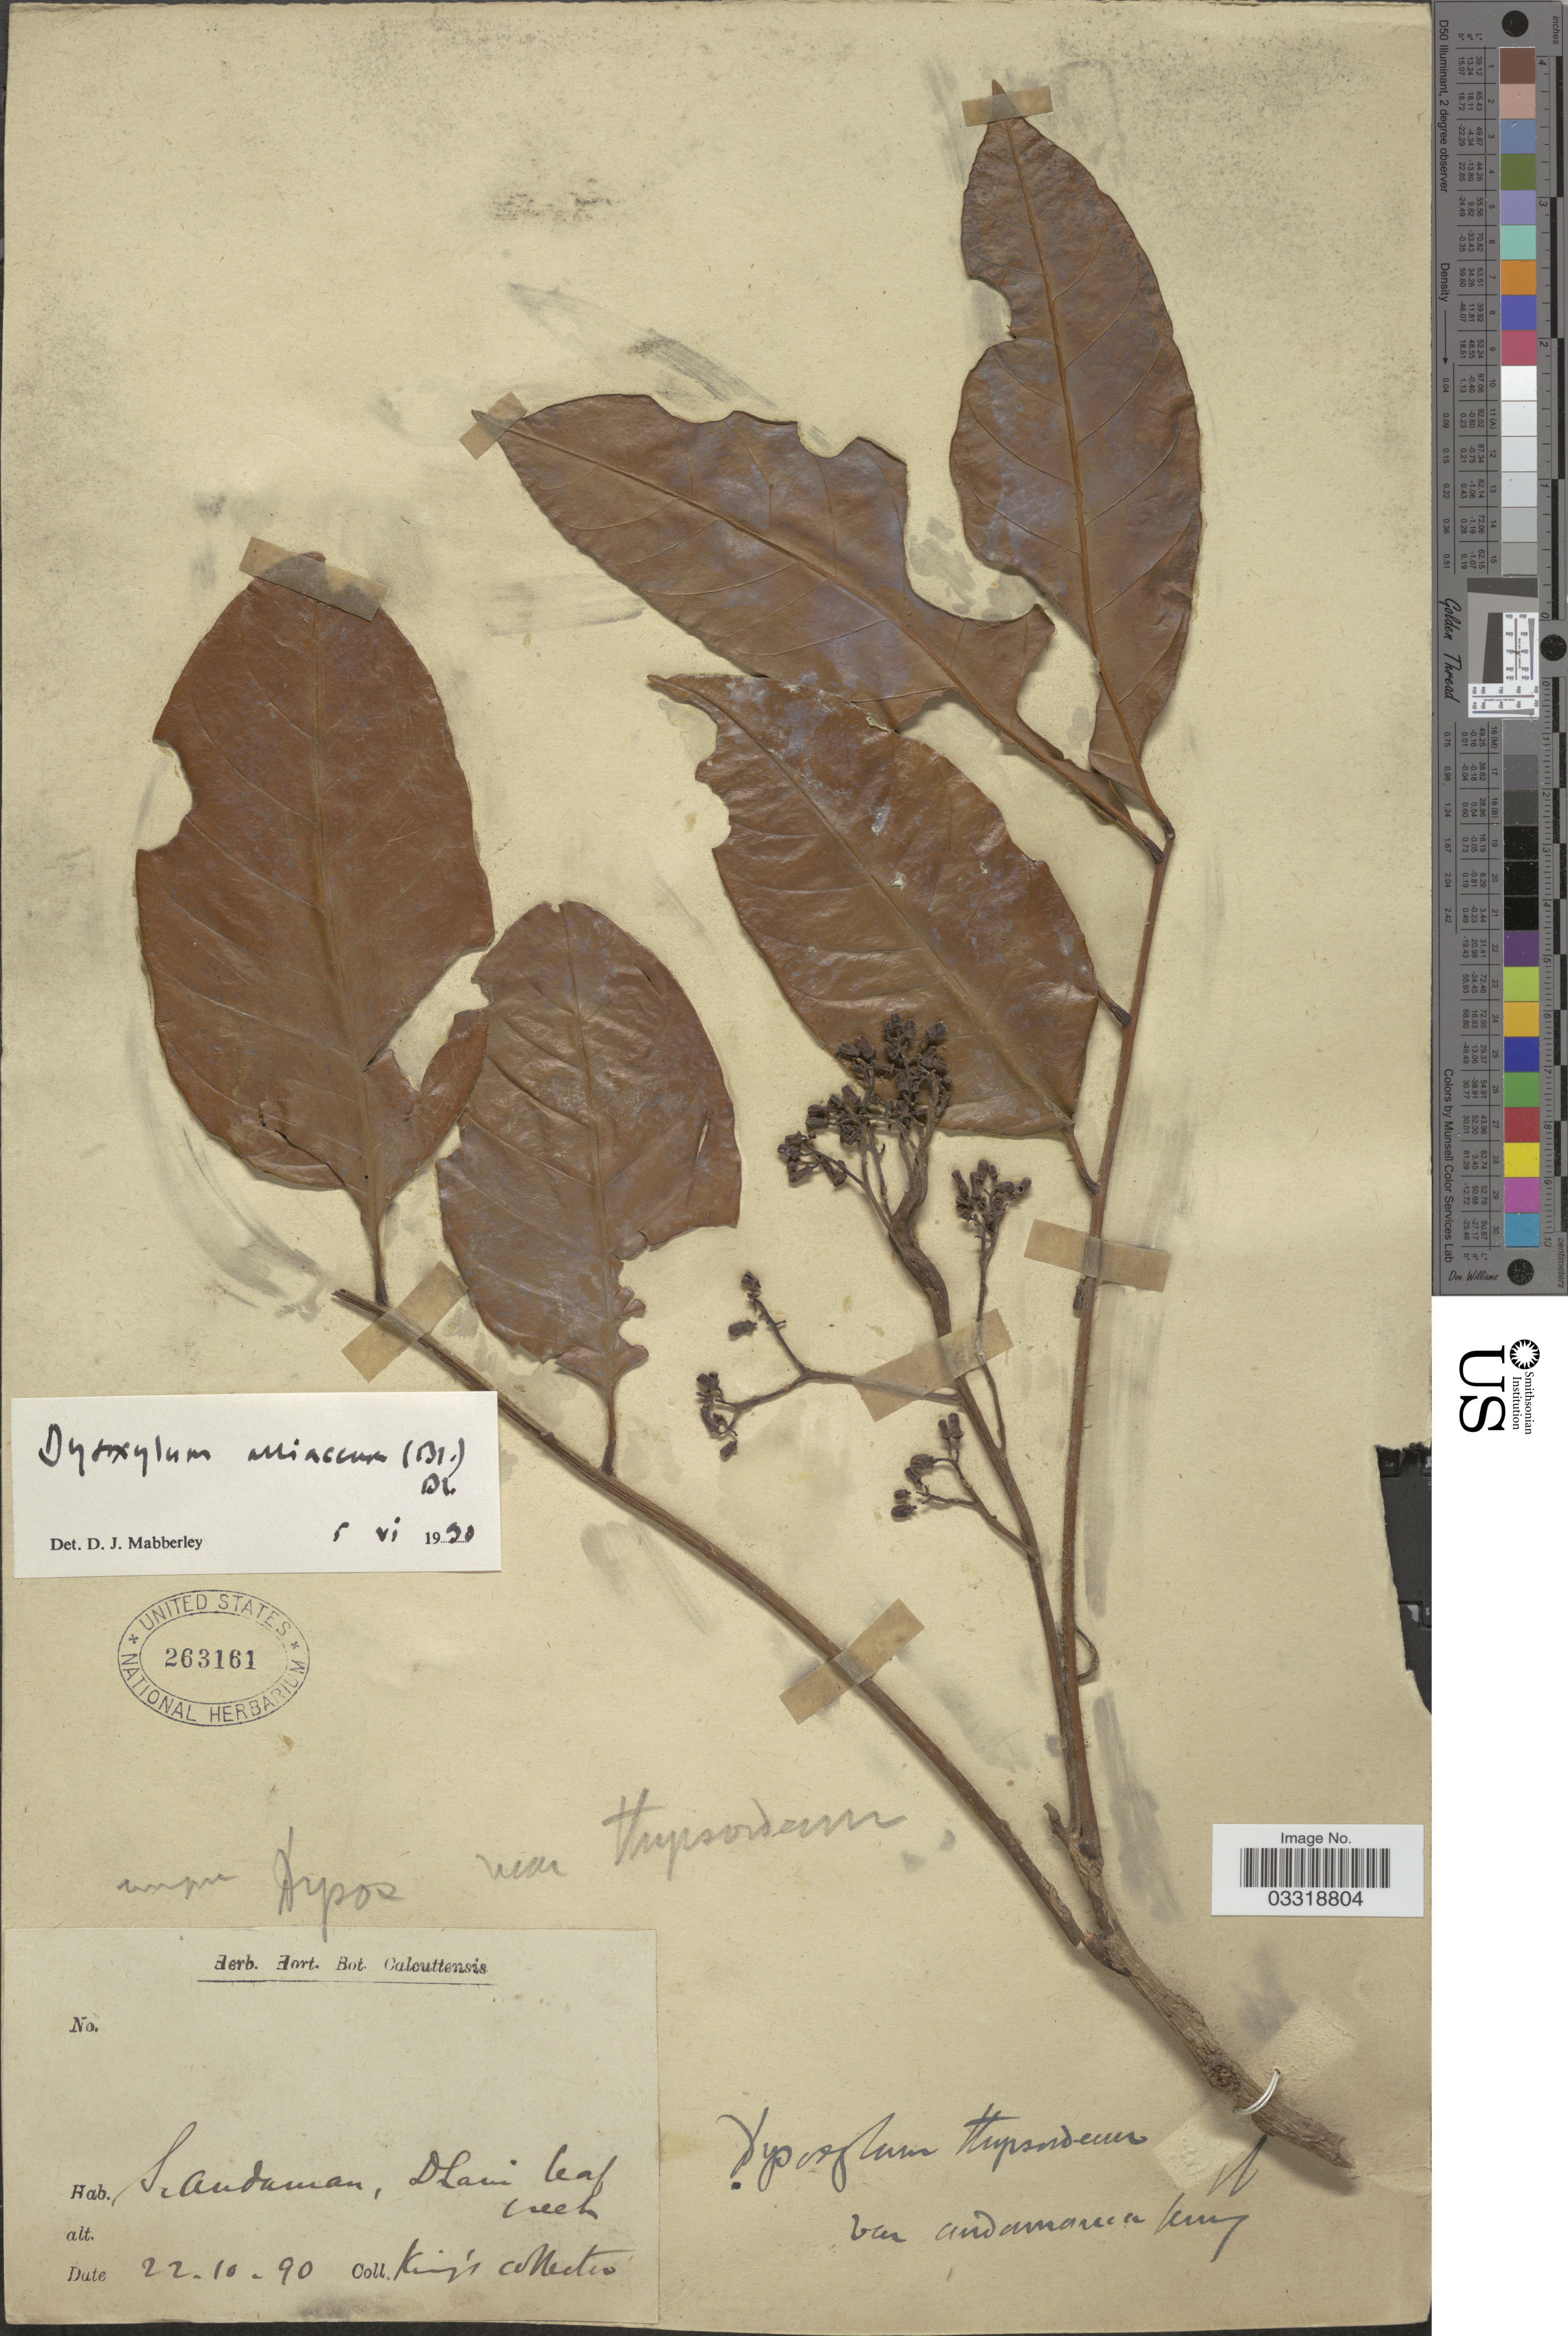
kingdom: Plantae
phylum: Tracheophyta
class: Magnoliopsida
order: Sapindales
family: Meliaceae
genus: Prasoxylon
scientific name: Prasoxylon alliaceum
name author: (Blume) M. Roem.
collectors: Dr. King's collector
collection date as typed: Transcribed d/m/y: 22/10/90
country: India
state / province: Andaman and Nicobar Islands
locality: S. Andaman, Dhain leaf creek.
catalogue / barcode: US 263161